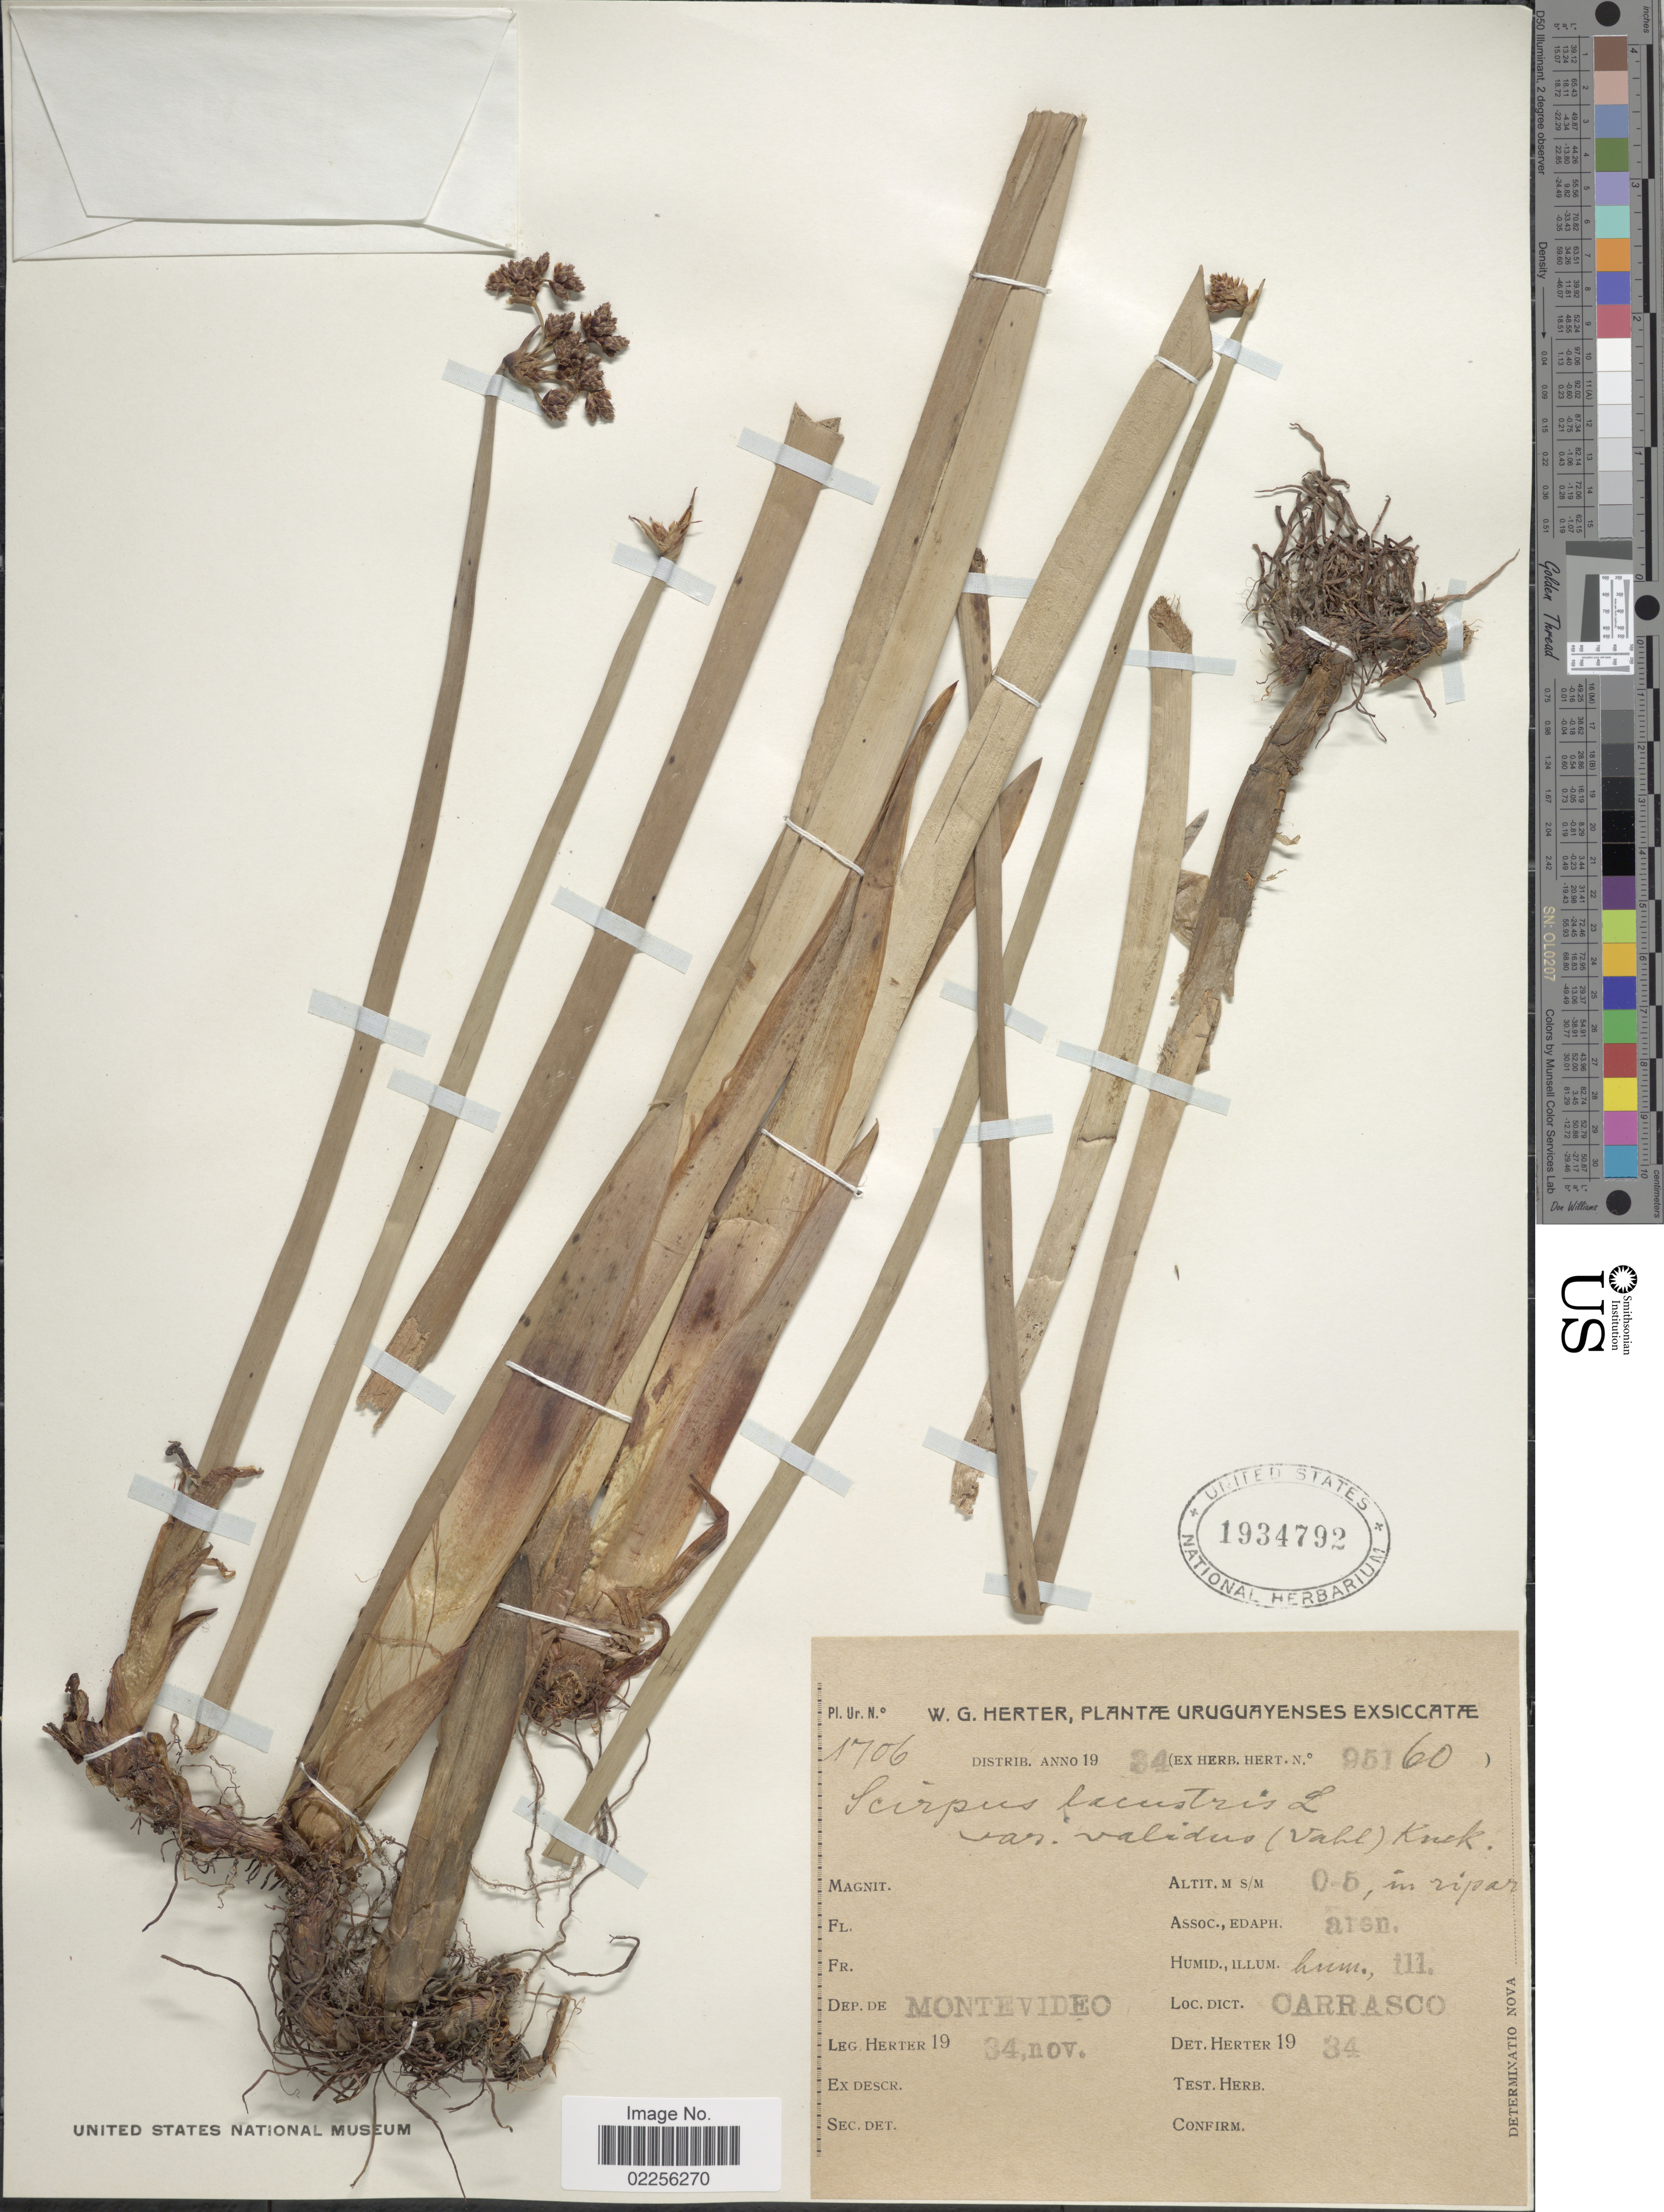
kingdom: Plantae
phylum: Tracheophyta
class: Liliopsida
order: Poales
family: Cyperaceae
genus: Schoenoplectus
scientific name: Schoenoplectus tabernaemontani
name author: (C.C. Gmel.) Palla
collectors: W. G. Herter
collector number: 1706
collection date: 1934-11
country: Uruguay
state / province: Montevideo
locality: Dep de Montevideo, Carrasco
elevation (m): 0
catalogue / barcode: US 1934792